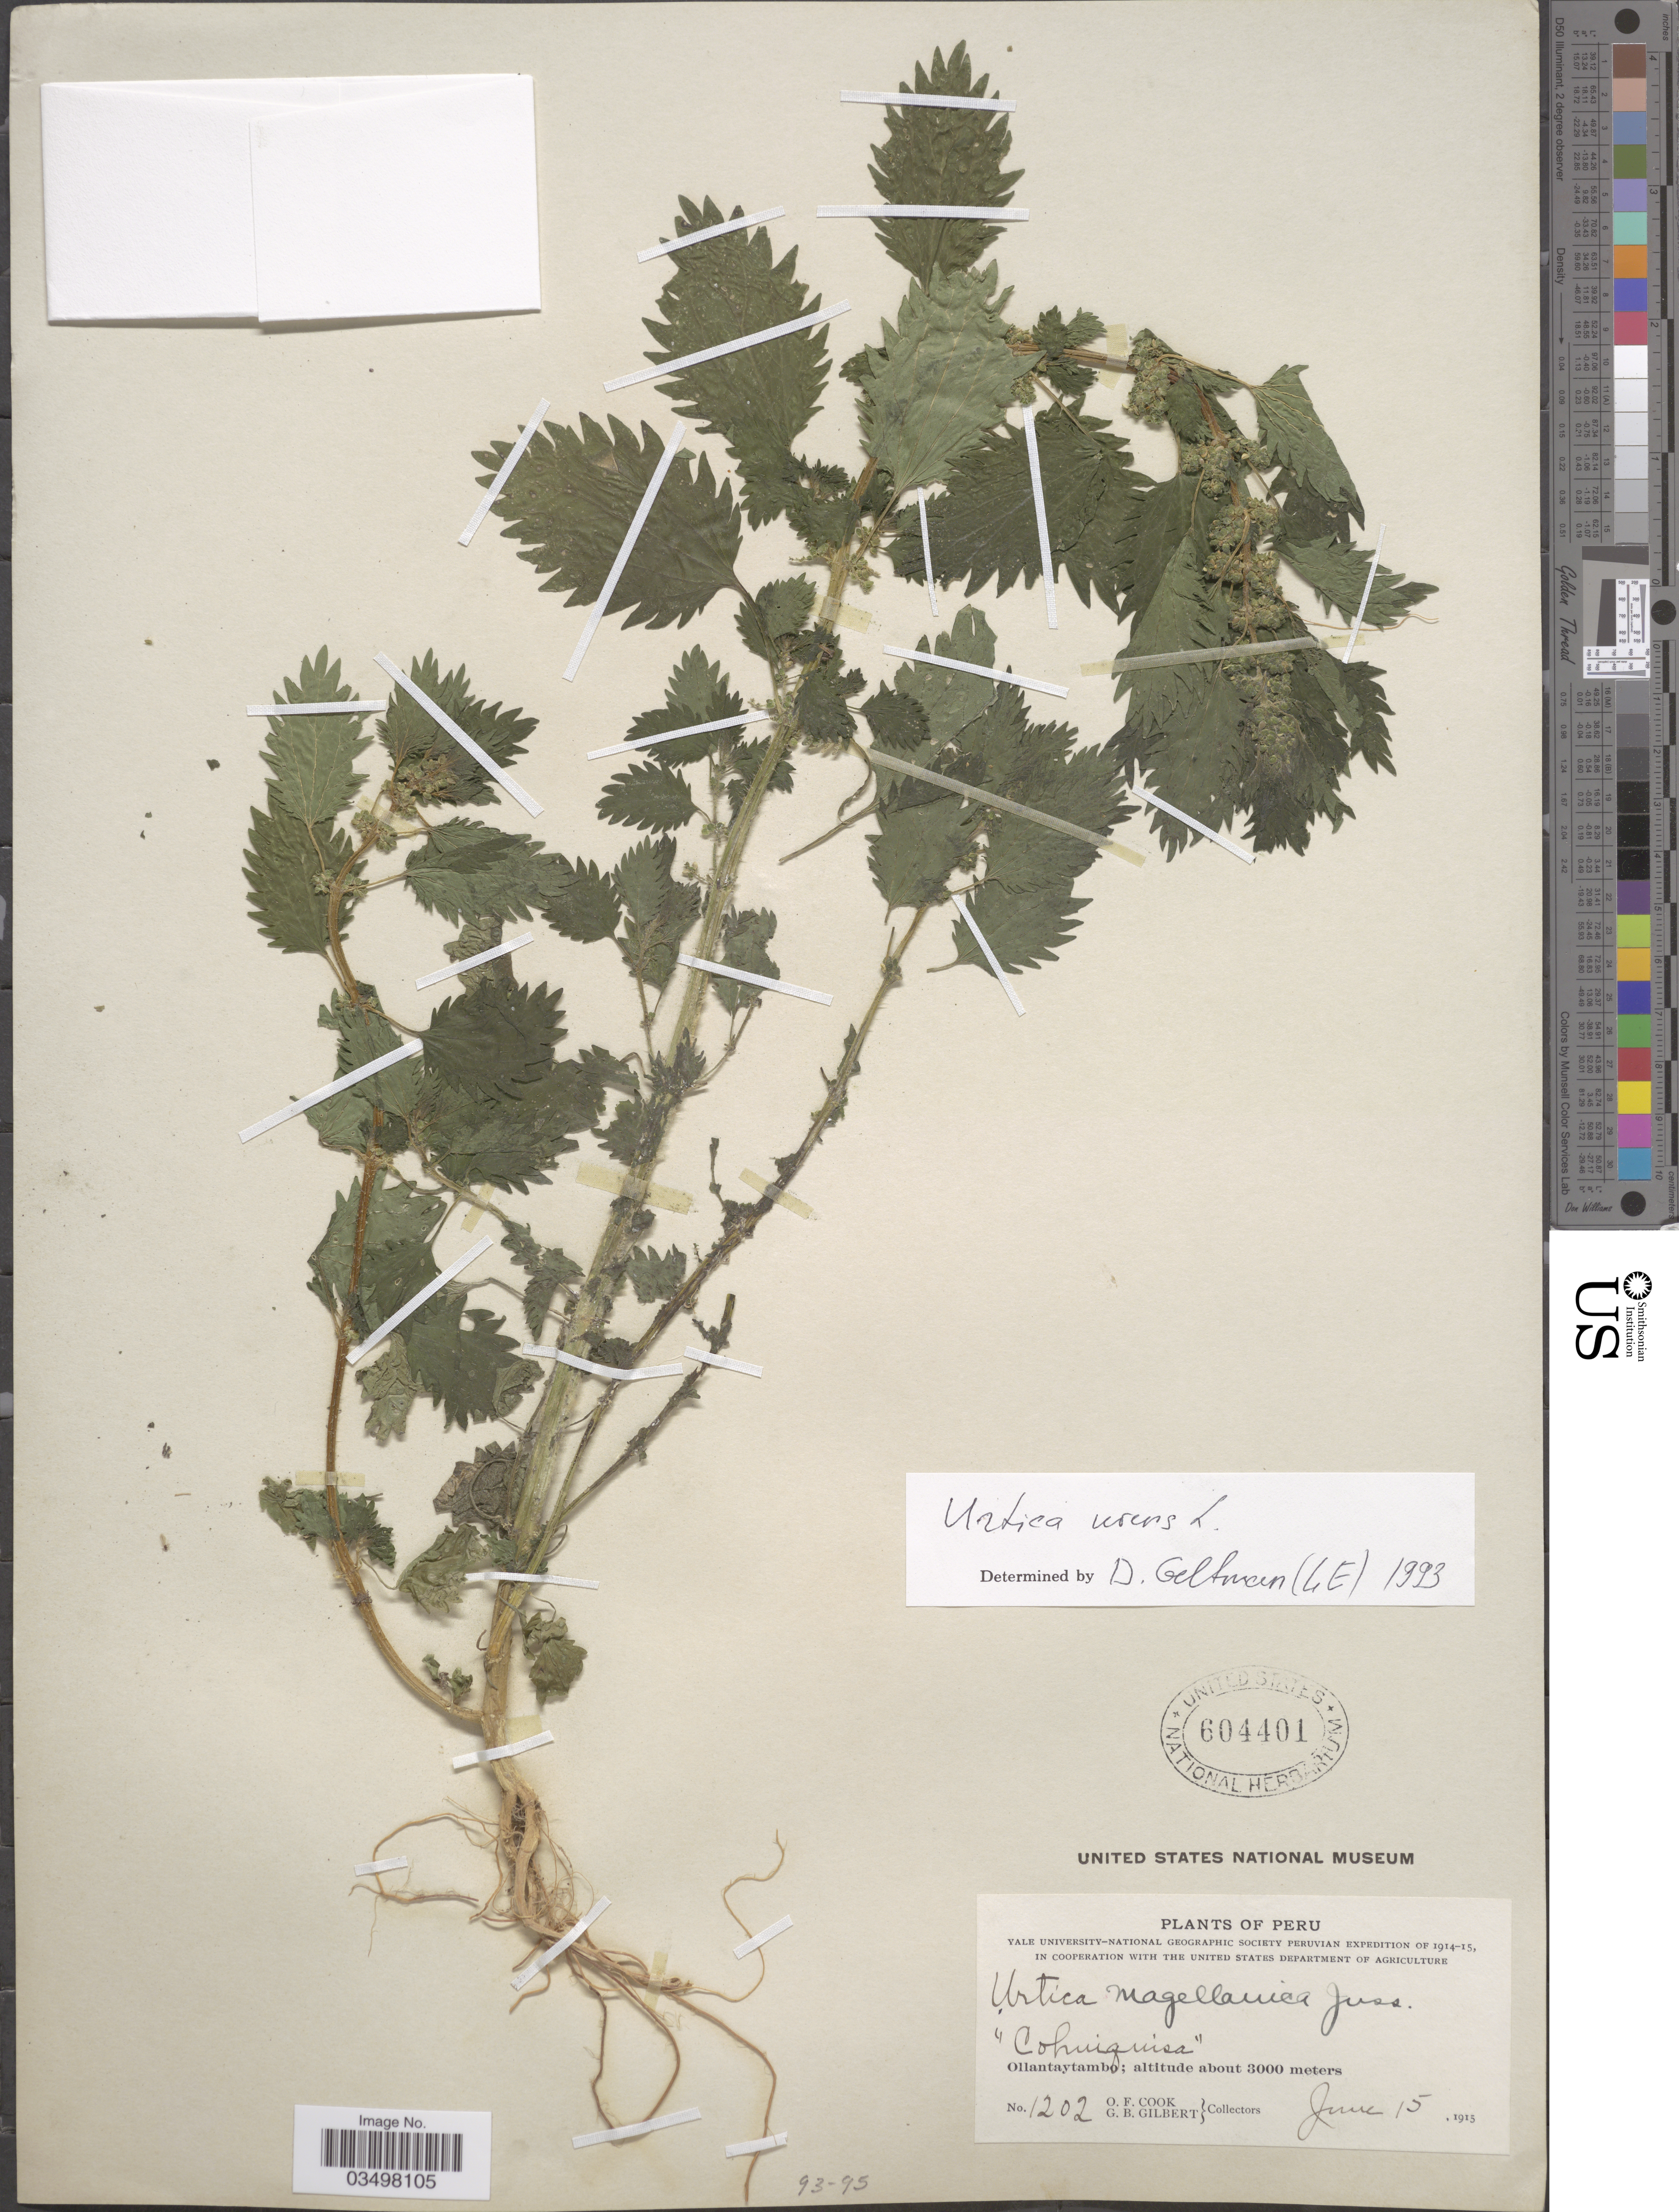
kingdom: Plantae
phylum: Tracheophyta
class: Magnoliopsida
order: Rosales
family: Urticaceae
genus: Urtica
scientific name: Urtica urens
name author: L.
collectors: O. F. Cook & G. B. Gilbert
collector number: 1202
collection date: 1915-06-15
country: Peru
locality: Ollantaytambo.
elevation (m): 3000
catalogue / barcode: US 604401